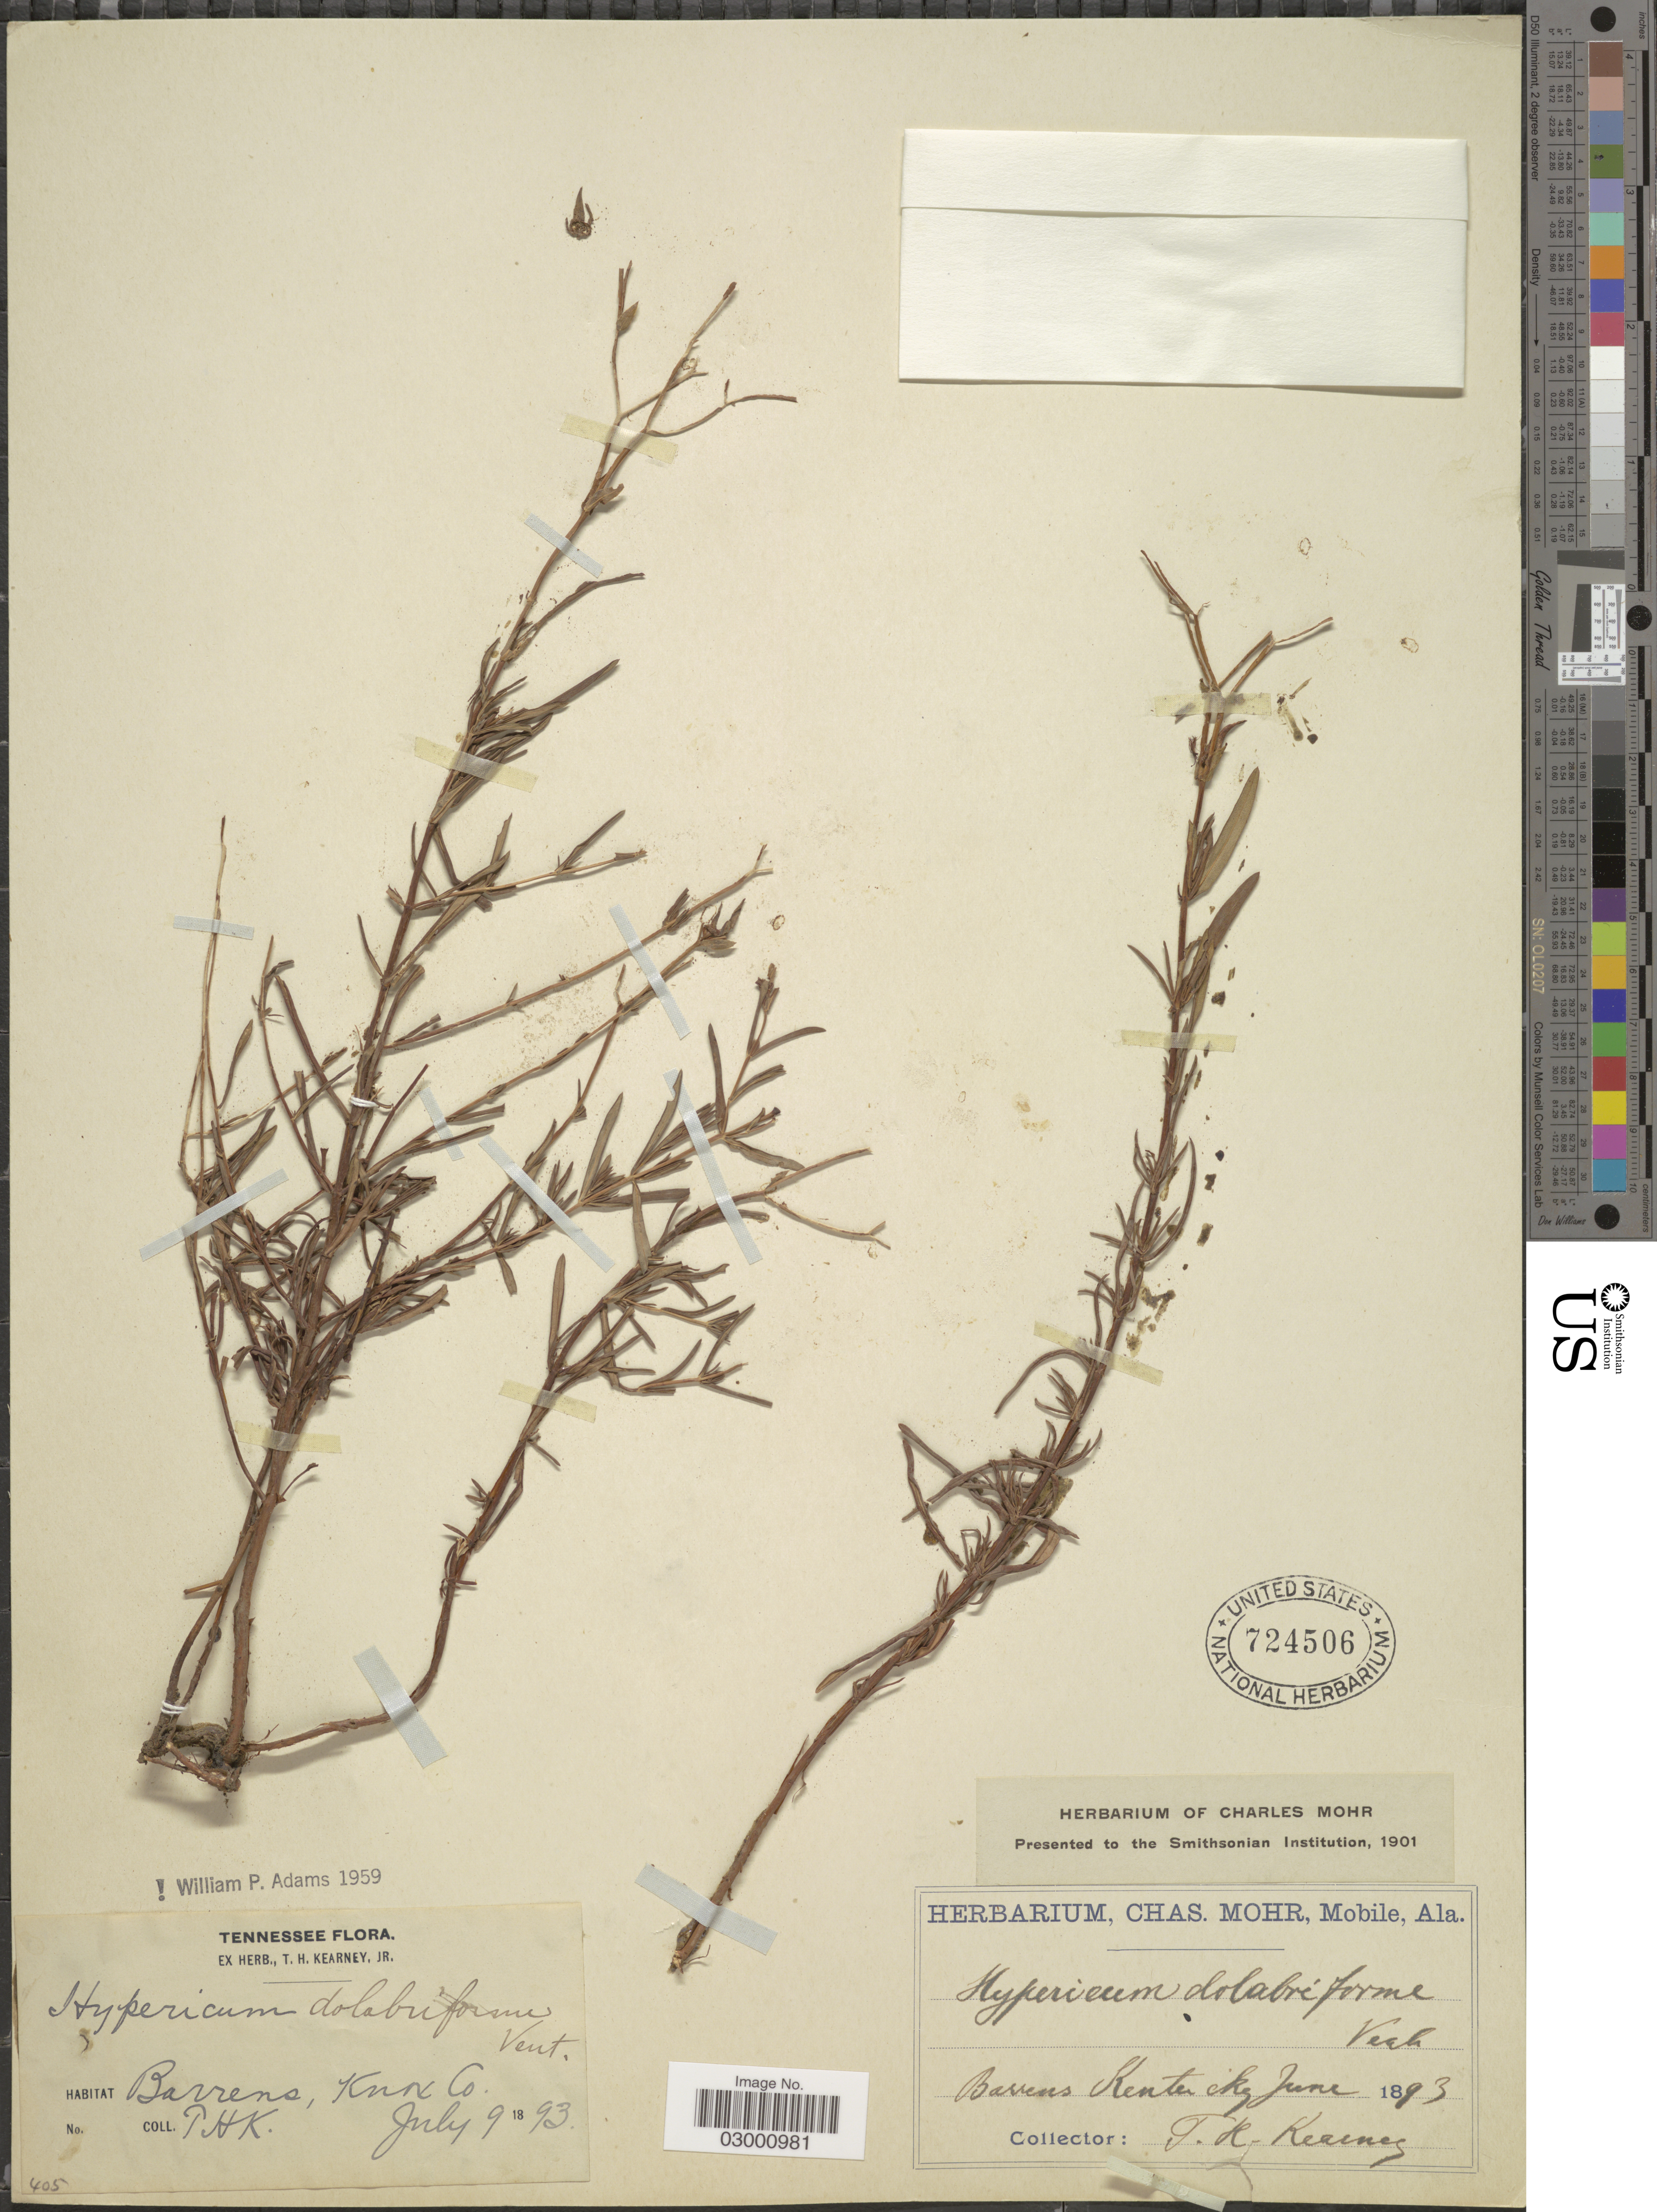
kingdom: Plantae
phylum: Tracheophyta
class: Magnoliopsida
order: Malpighiales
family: Hypericaceae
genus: Hypericum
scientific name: Hypericum dolabriforme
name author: Vent.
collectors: T. H. Kearney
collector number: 405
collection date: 1893-07-09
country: United States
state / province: Tennessee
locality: Barrens, Knox Co.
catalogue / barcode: US 724506